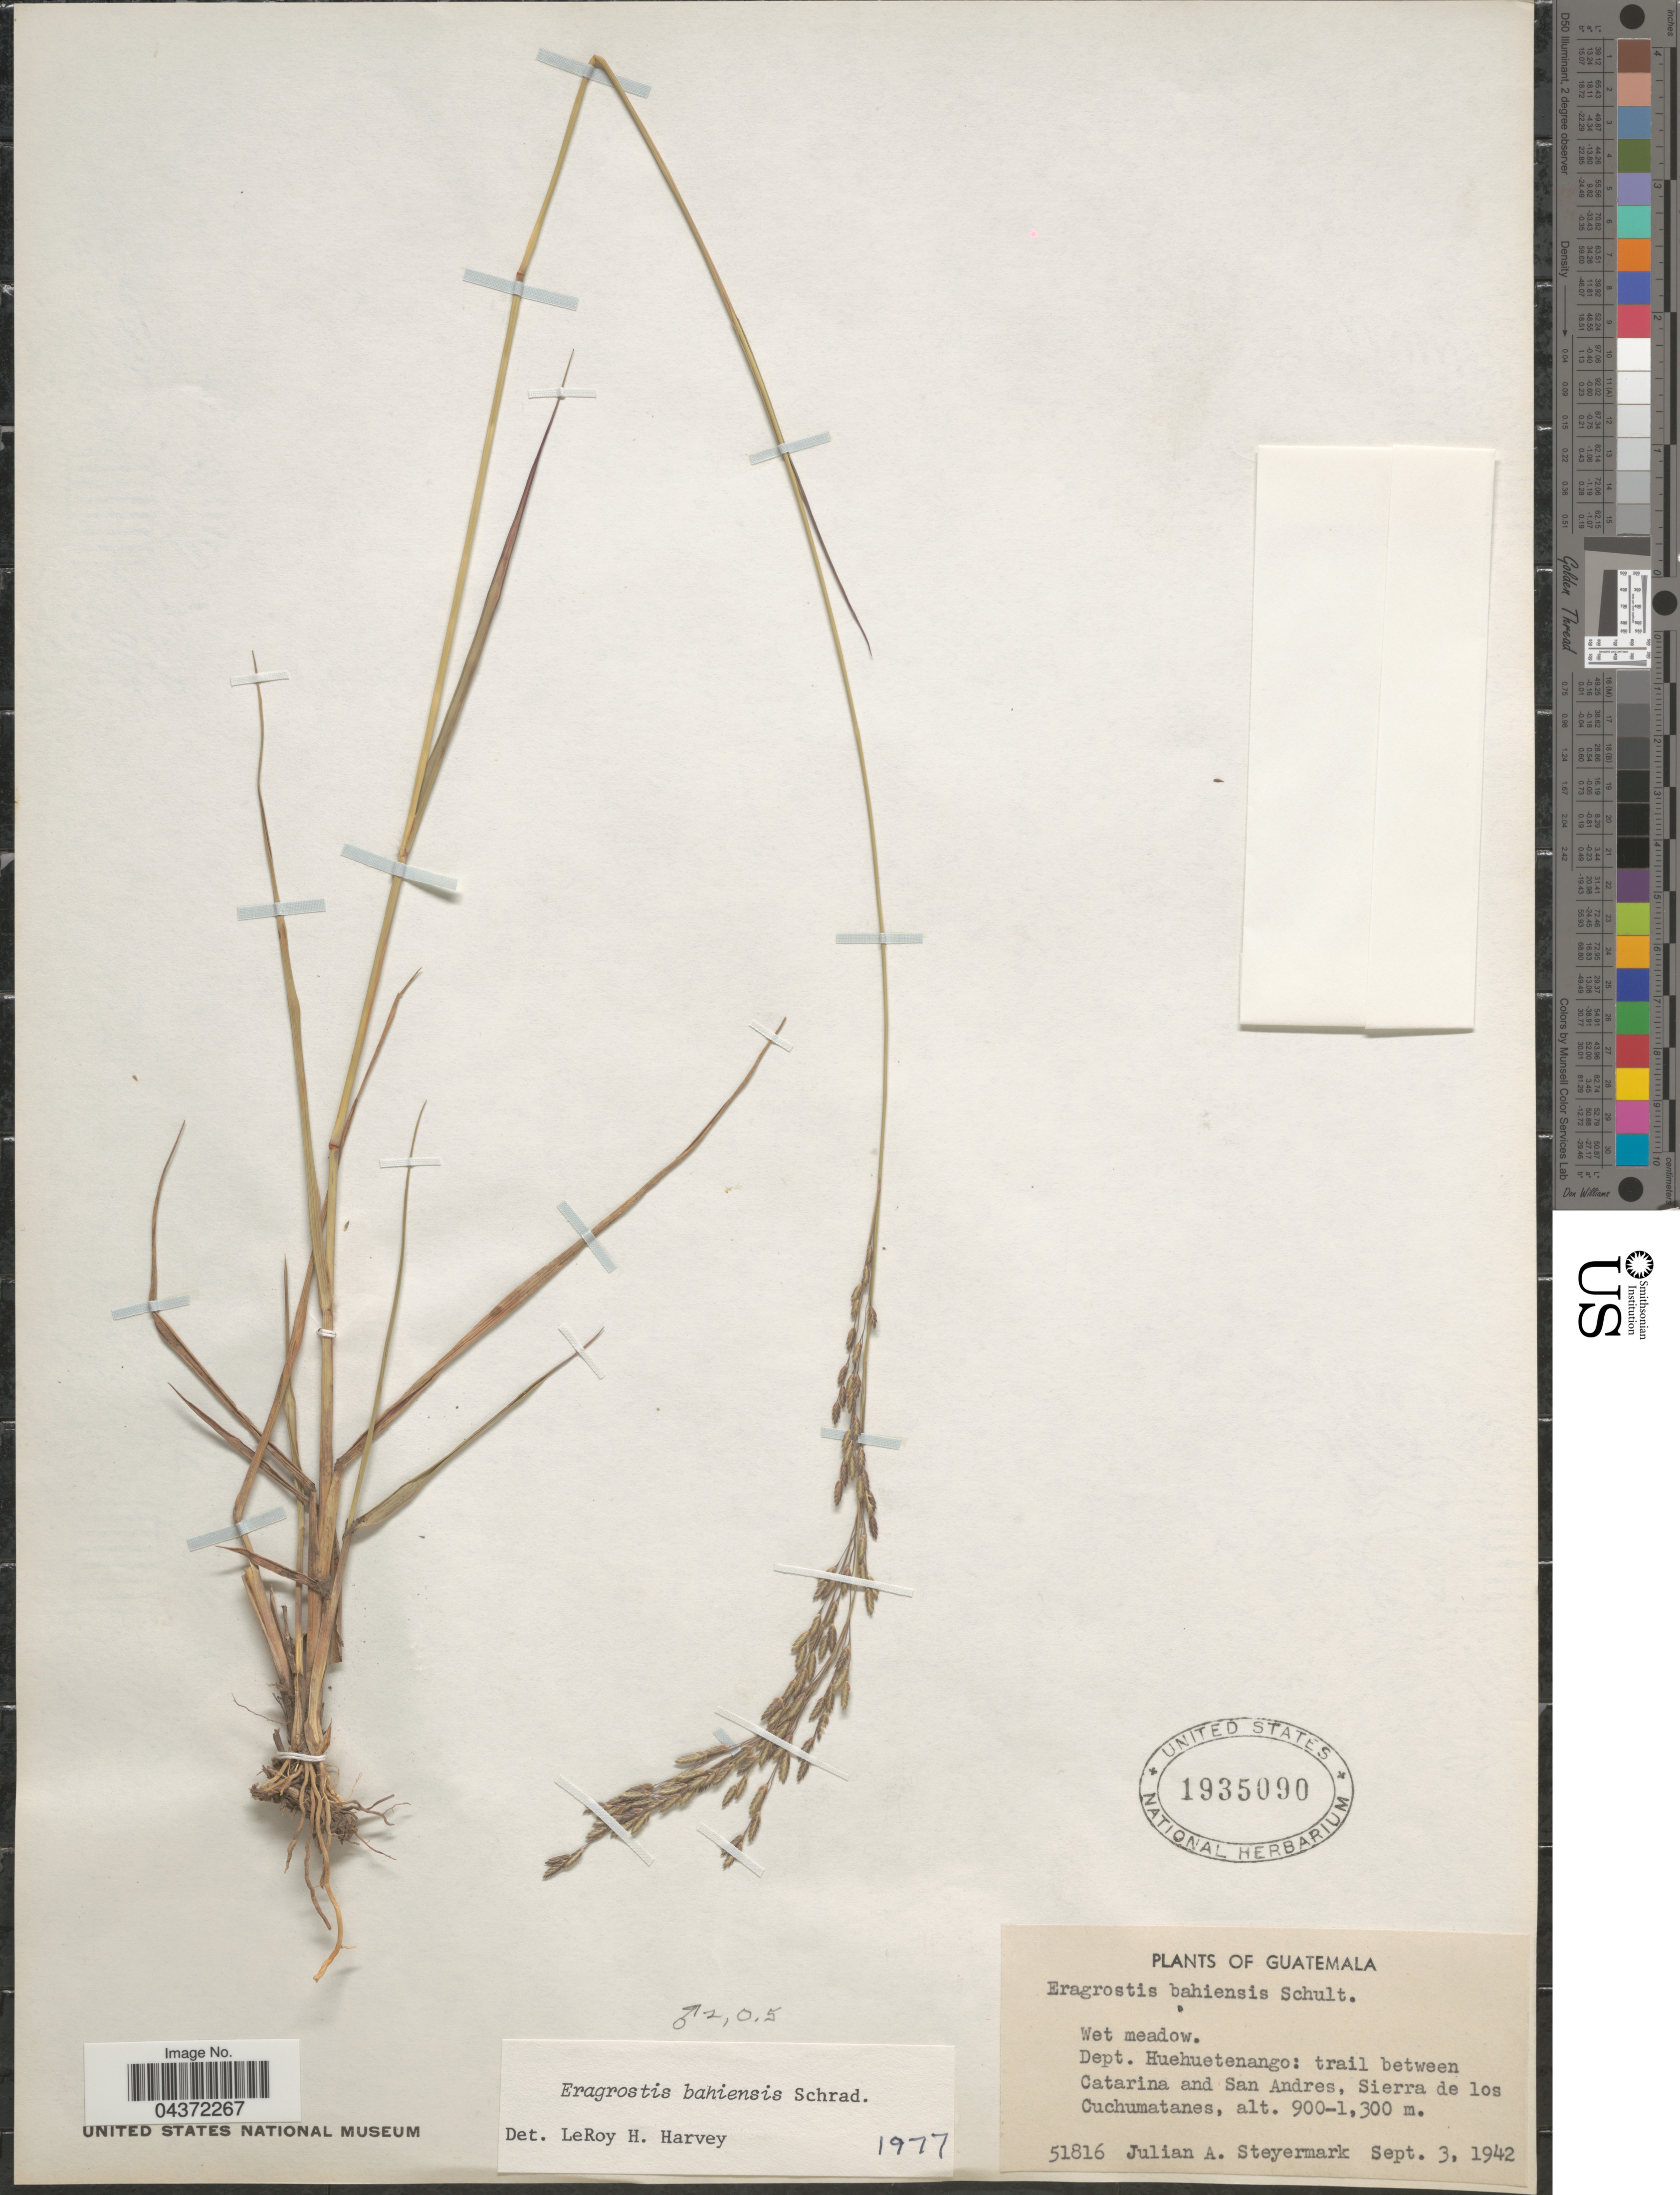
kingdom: Plantae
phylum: Tracheophyta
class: Liliopsida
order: Poales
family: Poaceae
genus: Eragrostis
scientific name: Eragrostis bahiensis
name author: Schrad. ex Schult.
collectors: J. Steyermark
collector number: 51816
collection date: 1942-09-03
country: Guatemala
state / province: Huehuetenango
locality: Dept. Huehuetenango: trail between Catarina and San Andres, Sierra de los Cuchumatanes.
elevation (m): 900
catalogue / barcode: US 1935090